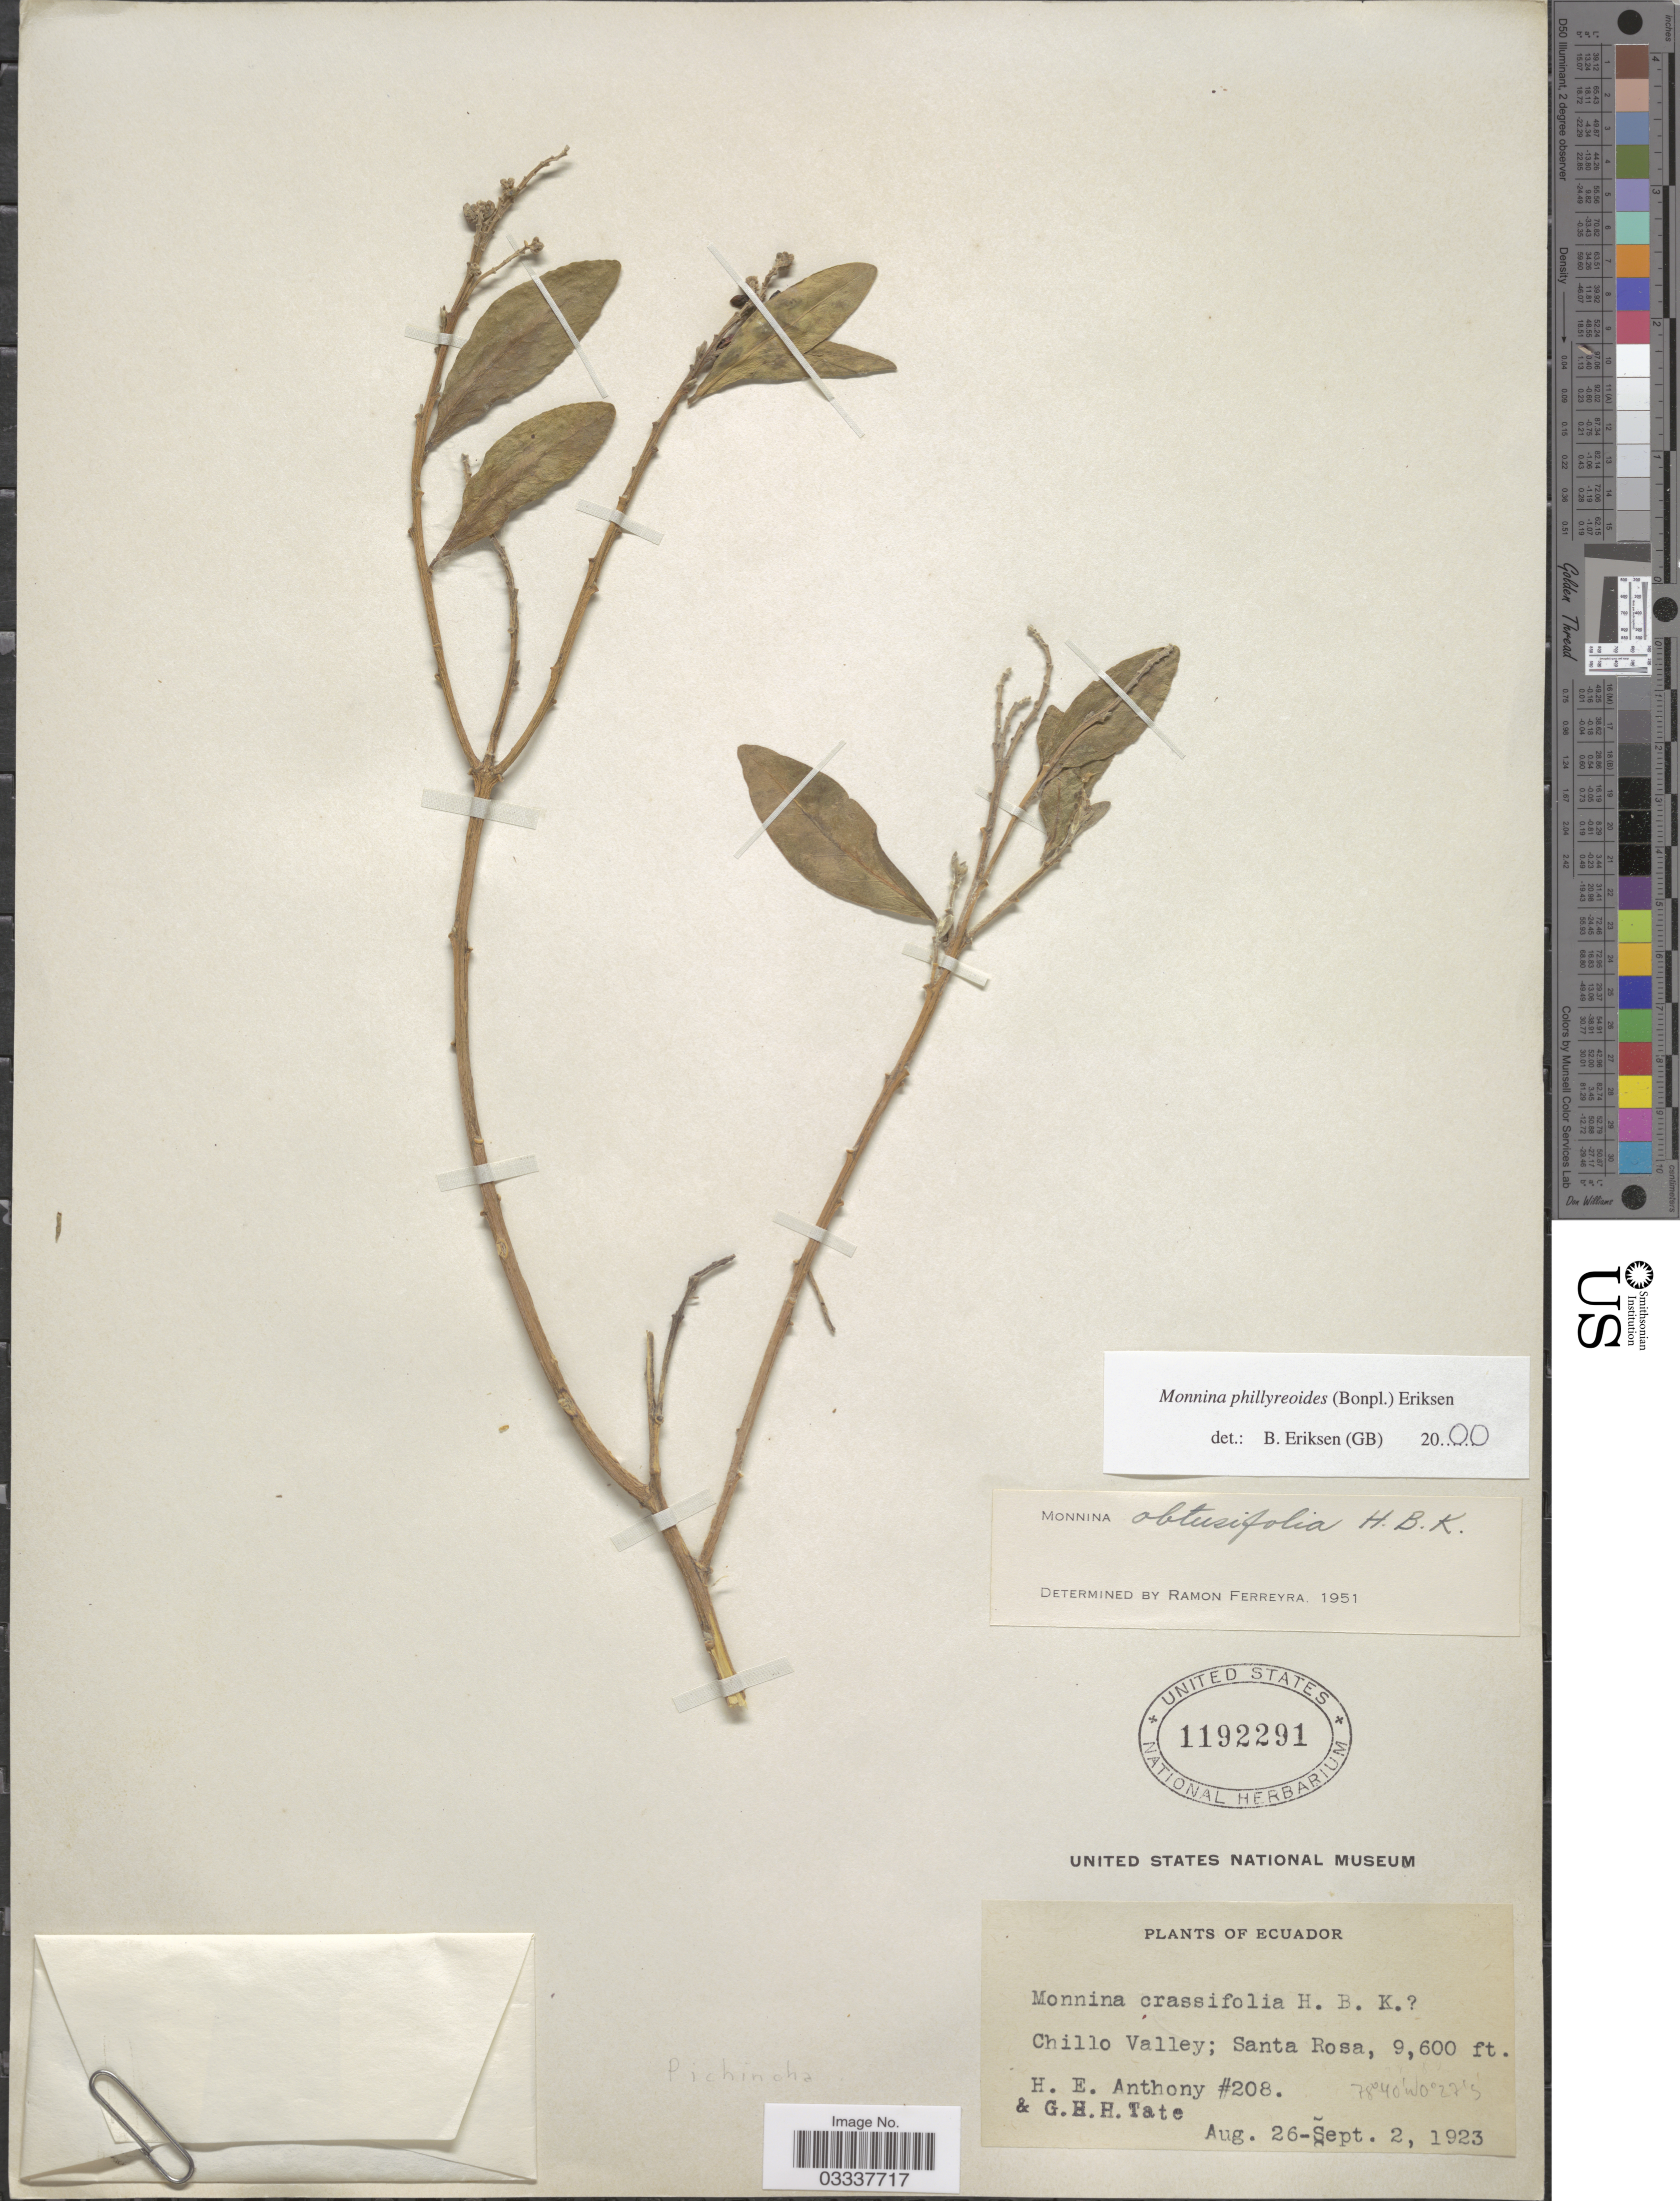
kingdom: Plantae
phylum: Tracheophyta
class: Magnoliopsida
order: Fabales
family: Polygalaceae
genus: Monnina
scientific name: Monnina phillyreoides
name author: (Bonpl.) B. Eriksen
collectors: H. E. Anthony & G. H. H.Tate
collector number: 208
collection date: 1923-08-26/1923-09-02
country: Ecuador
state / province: Pichincha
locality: Chillo Valley; Santa Rosa.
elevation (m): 2926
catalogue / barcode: US 1192291